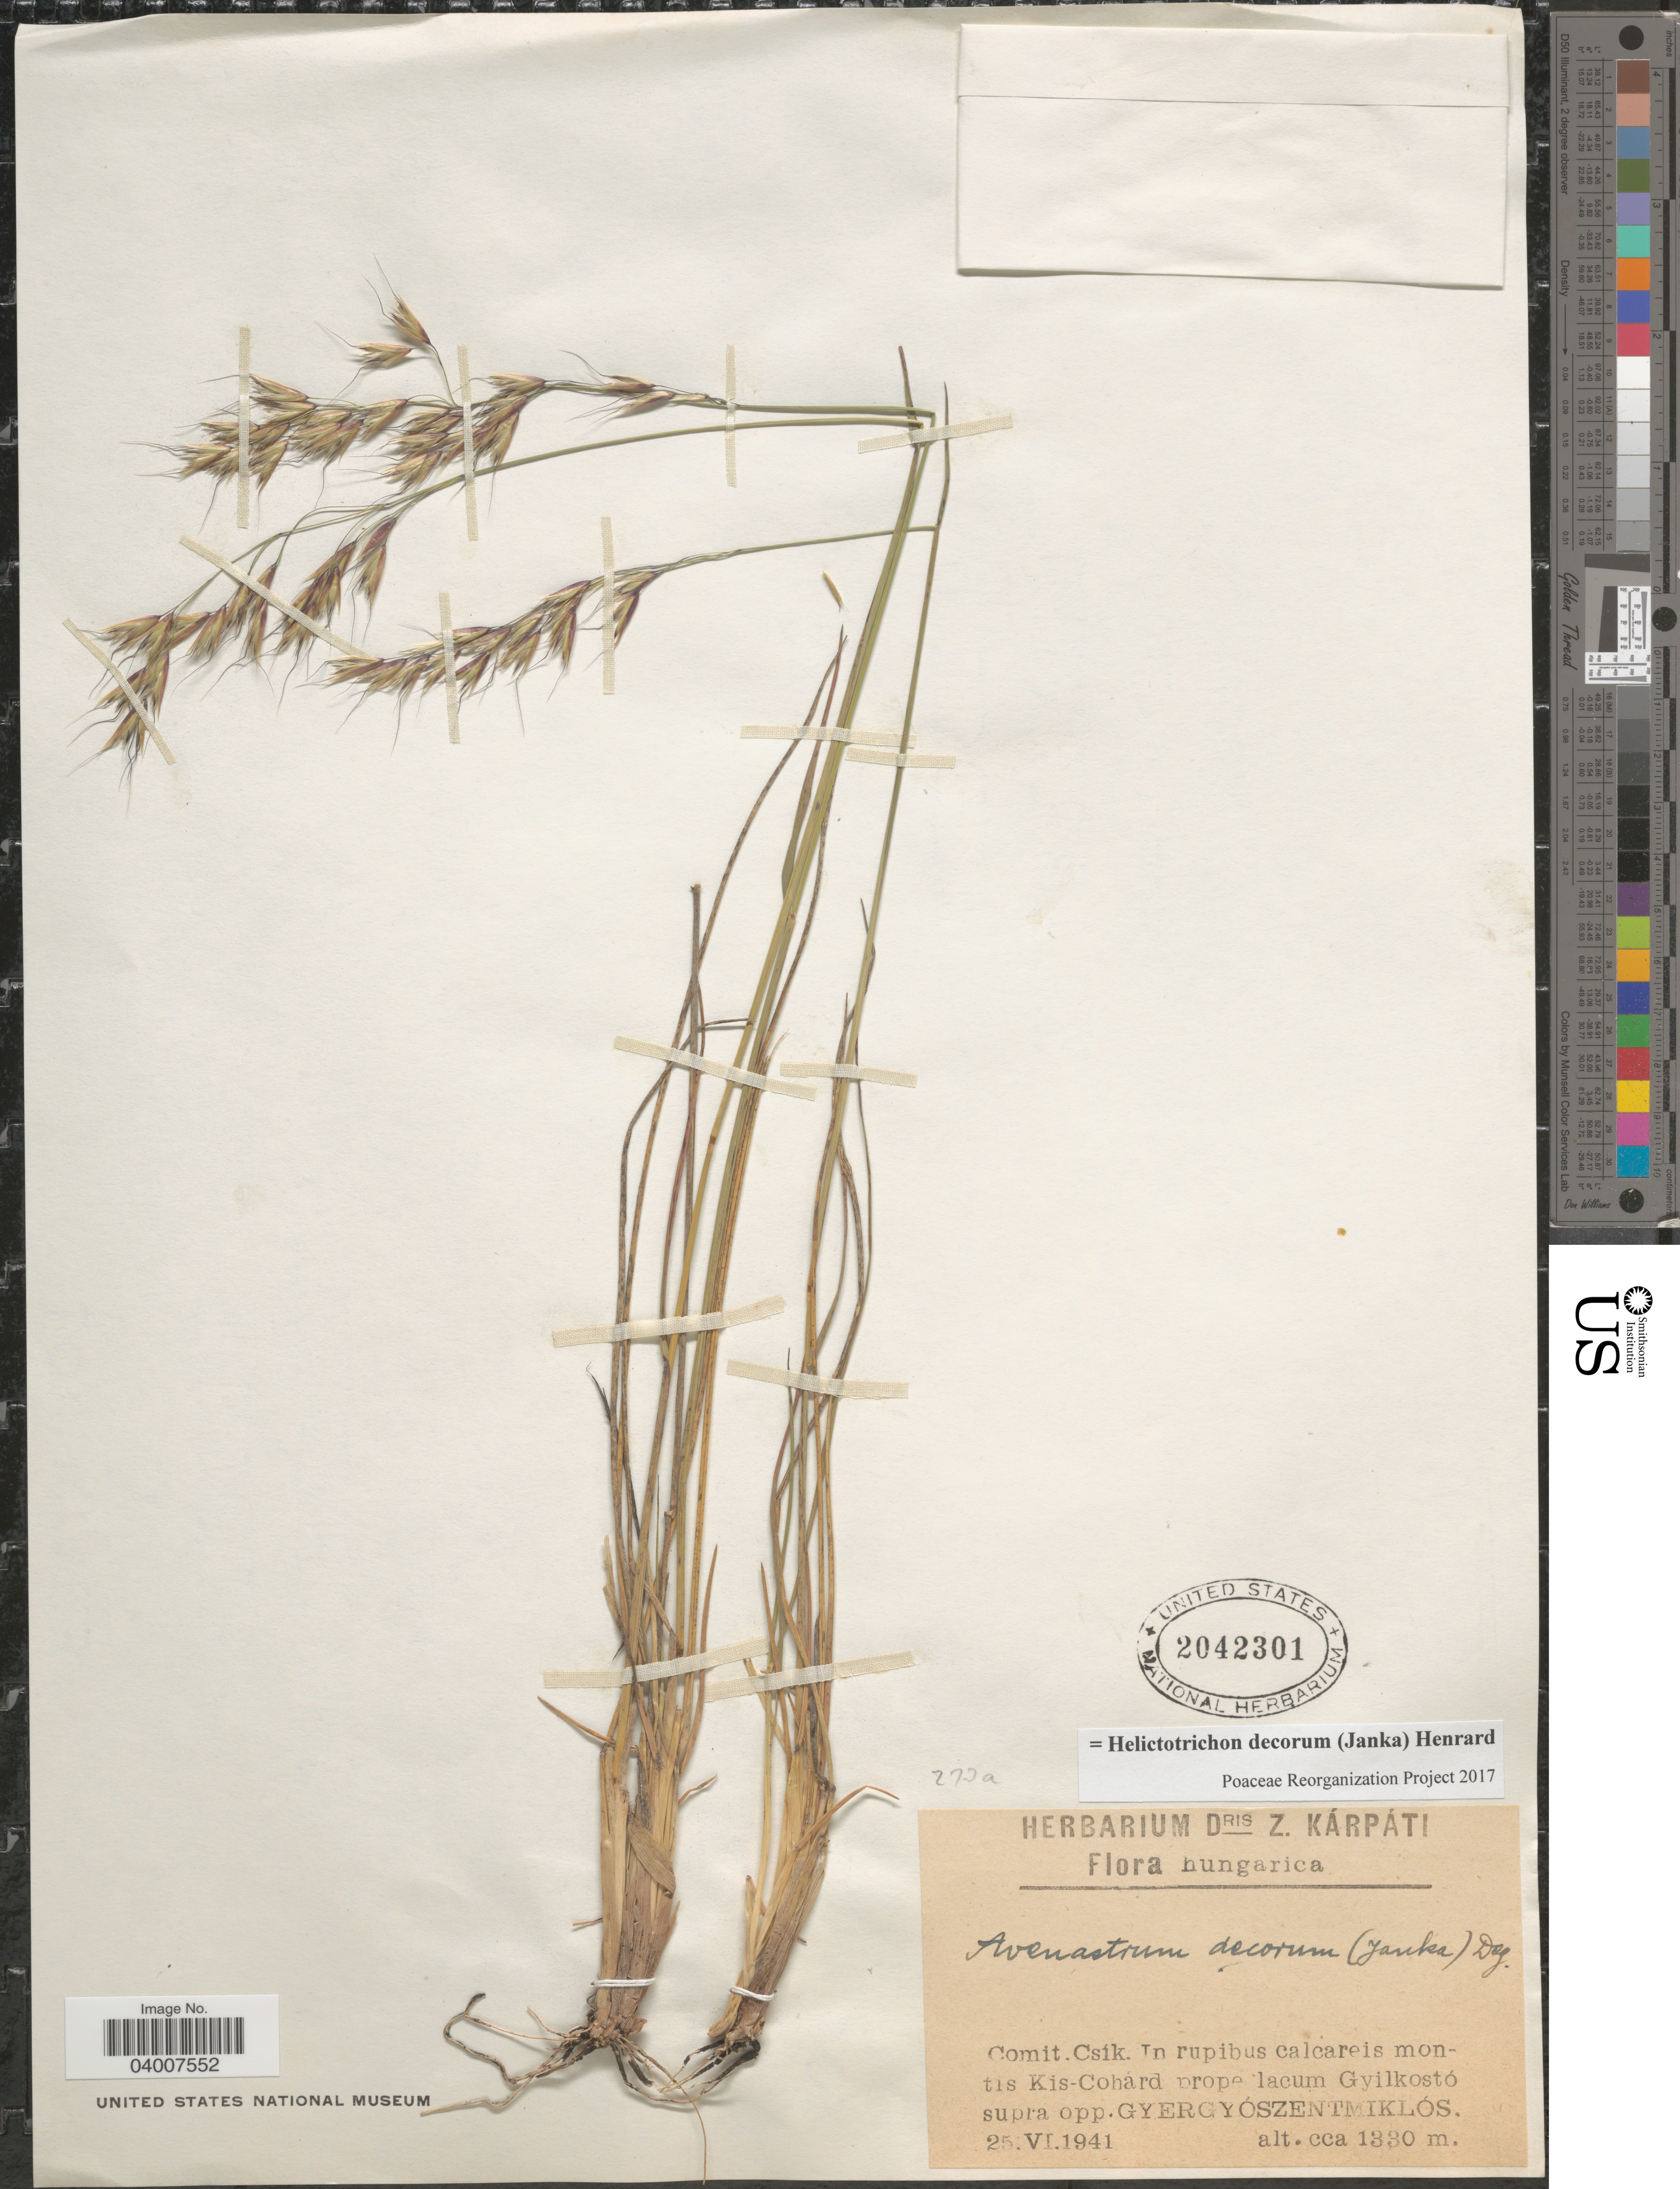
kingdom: Plantae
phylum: Tracheophyta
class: Liliopsida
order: Poales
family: Poaceae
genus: Helictotrichon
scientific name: Helictotrichon decorum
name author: (Janka) Henr.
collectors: Z. Kárpáti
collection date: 1941-06-25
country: Hungary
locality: Comit. Csík. In rupibus calcareis montis Kis-Cohard prope lacum Gyilkostó supra opp. Gyergyószentmiklós.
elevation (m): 1330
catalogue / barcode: US 2042301